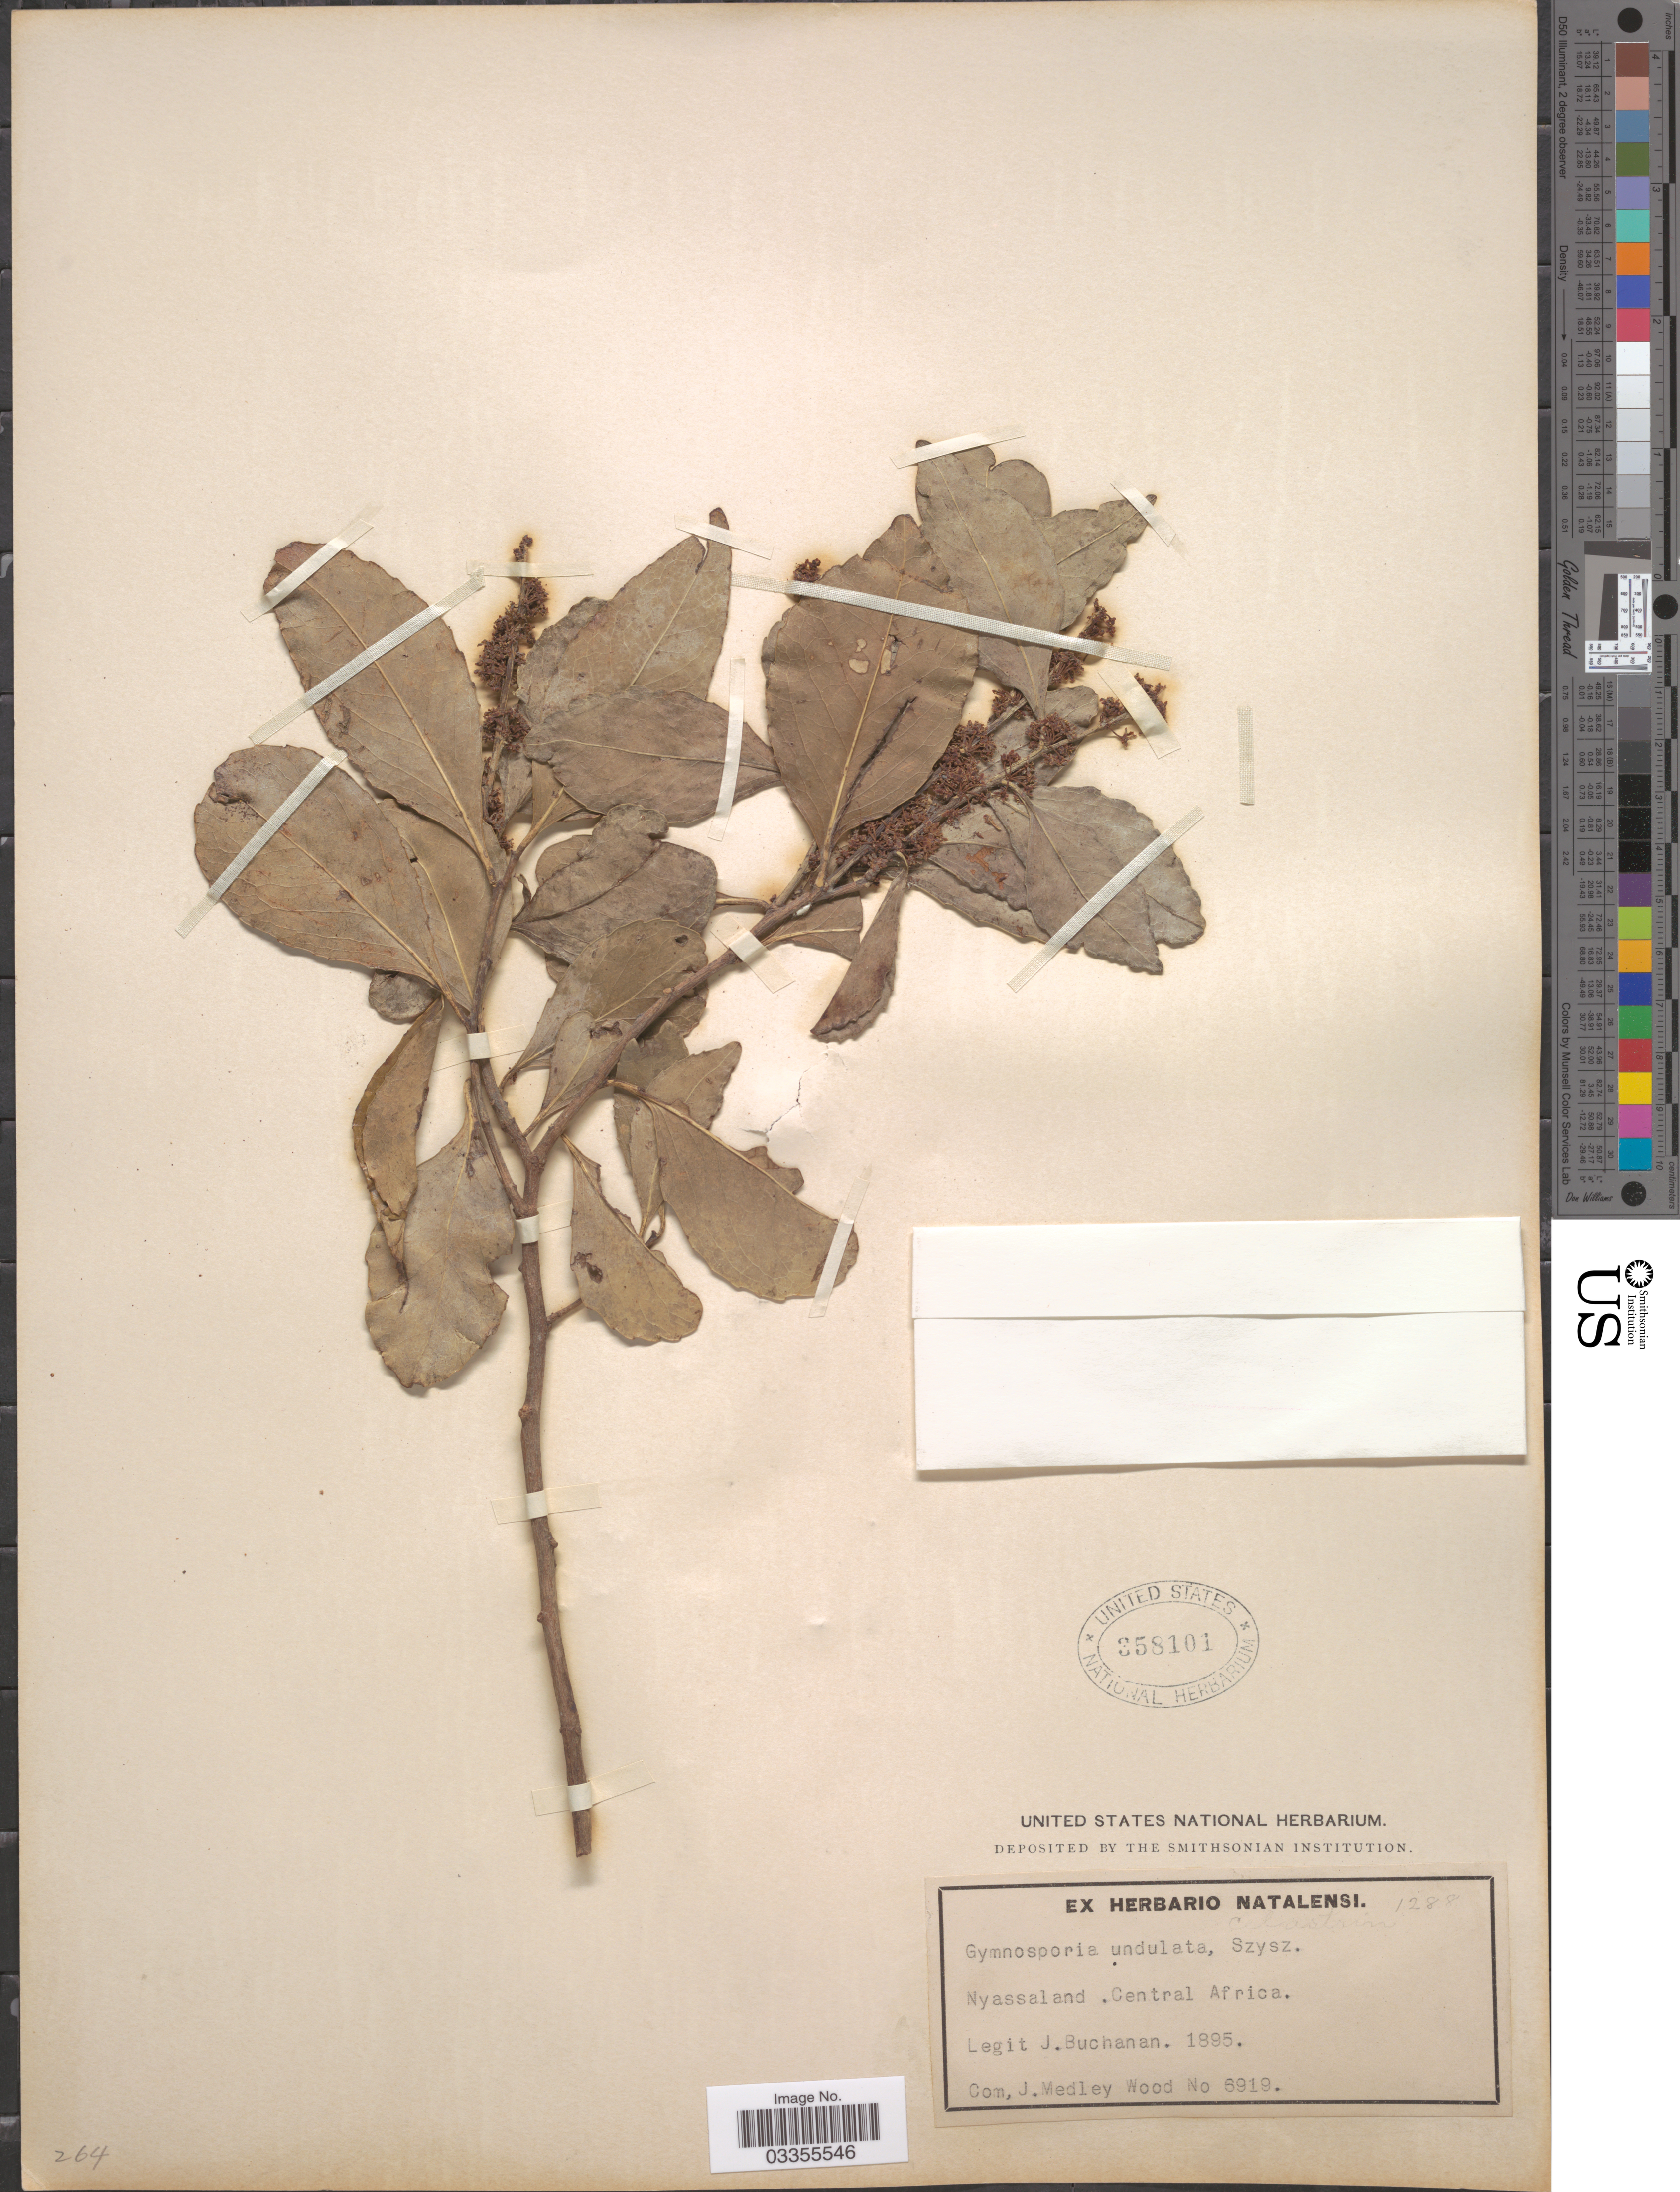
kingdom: Plantae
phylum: Tracheophyta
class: Magnoliopsida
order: Celastrales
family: Celastraceae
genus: Gymnosporia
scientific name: Gymnosporia undata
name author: (Thunb.) Szyszyl.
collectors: J. Buchanan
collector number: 1288?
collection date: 1895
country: Malawi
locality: Nyassaland. Central Africa.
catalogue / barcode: US 358101